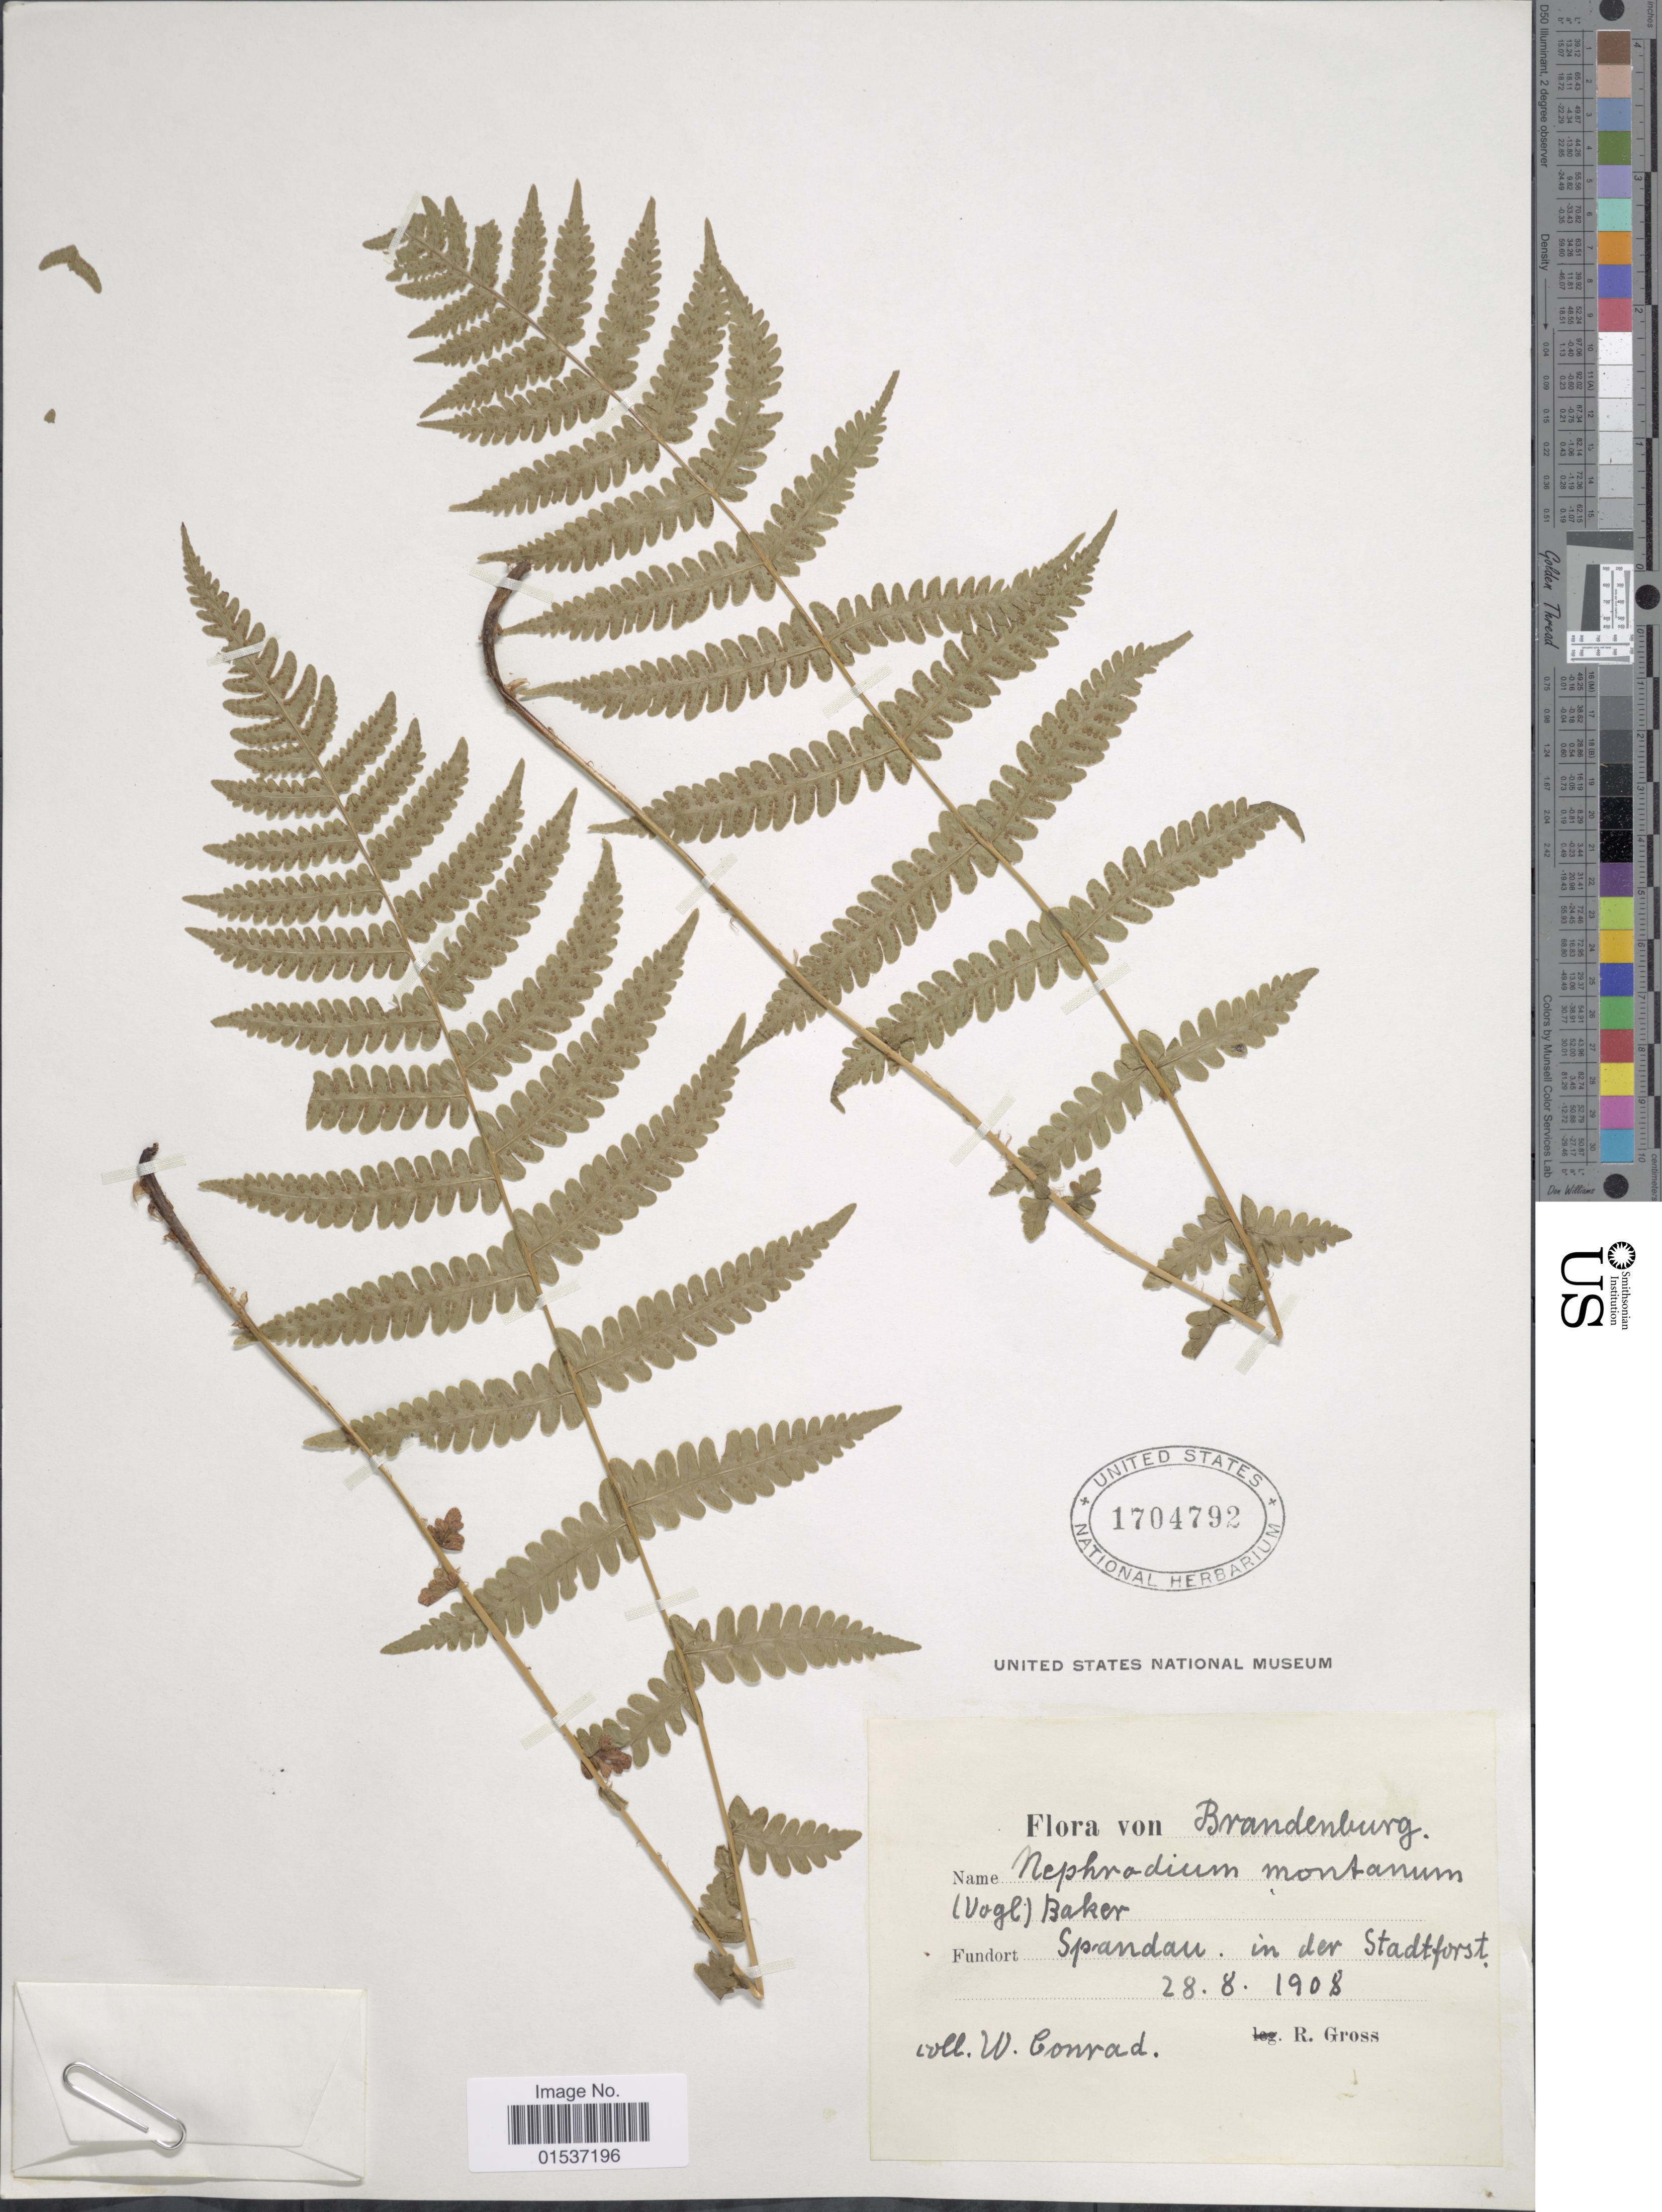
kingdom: Plantae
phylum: Tracheophyta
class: Polypodiopsida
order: Polypodiales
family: Thelypteridaceae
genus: Oreopteris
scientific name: Oreopteris limbosperma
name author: (All.) K. Iwats.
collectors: W. Conrad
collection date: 1908-08-28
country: Germany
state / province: Brandenburg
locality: Brandenburg, Fundort Spandau, in der Stadtforst.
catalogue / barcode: US 1704792